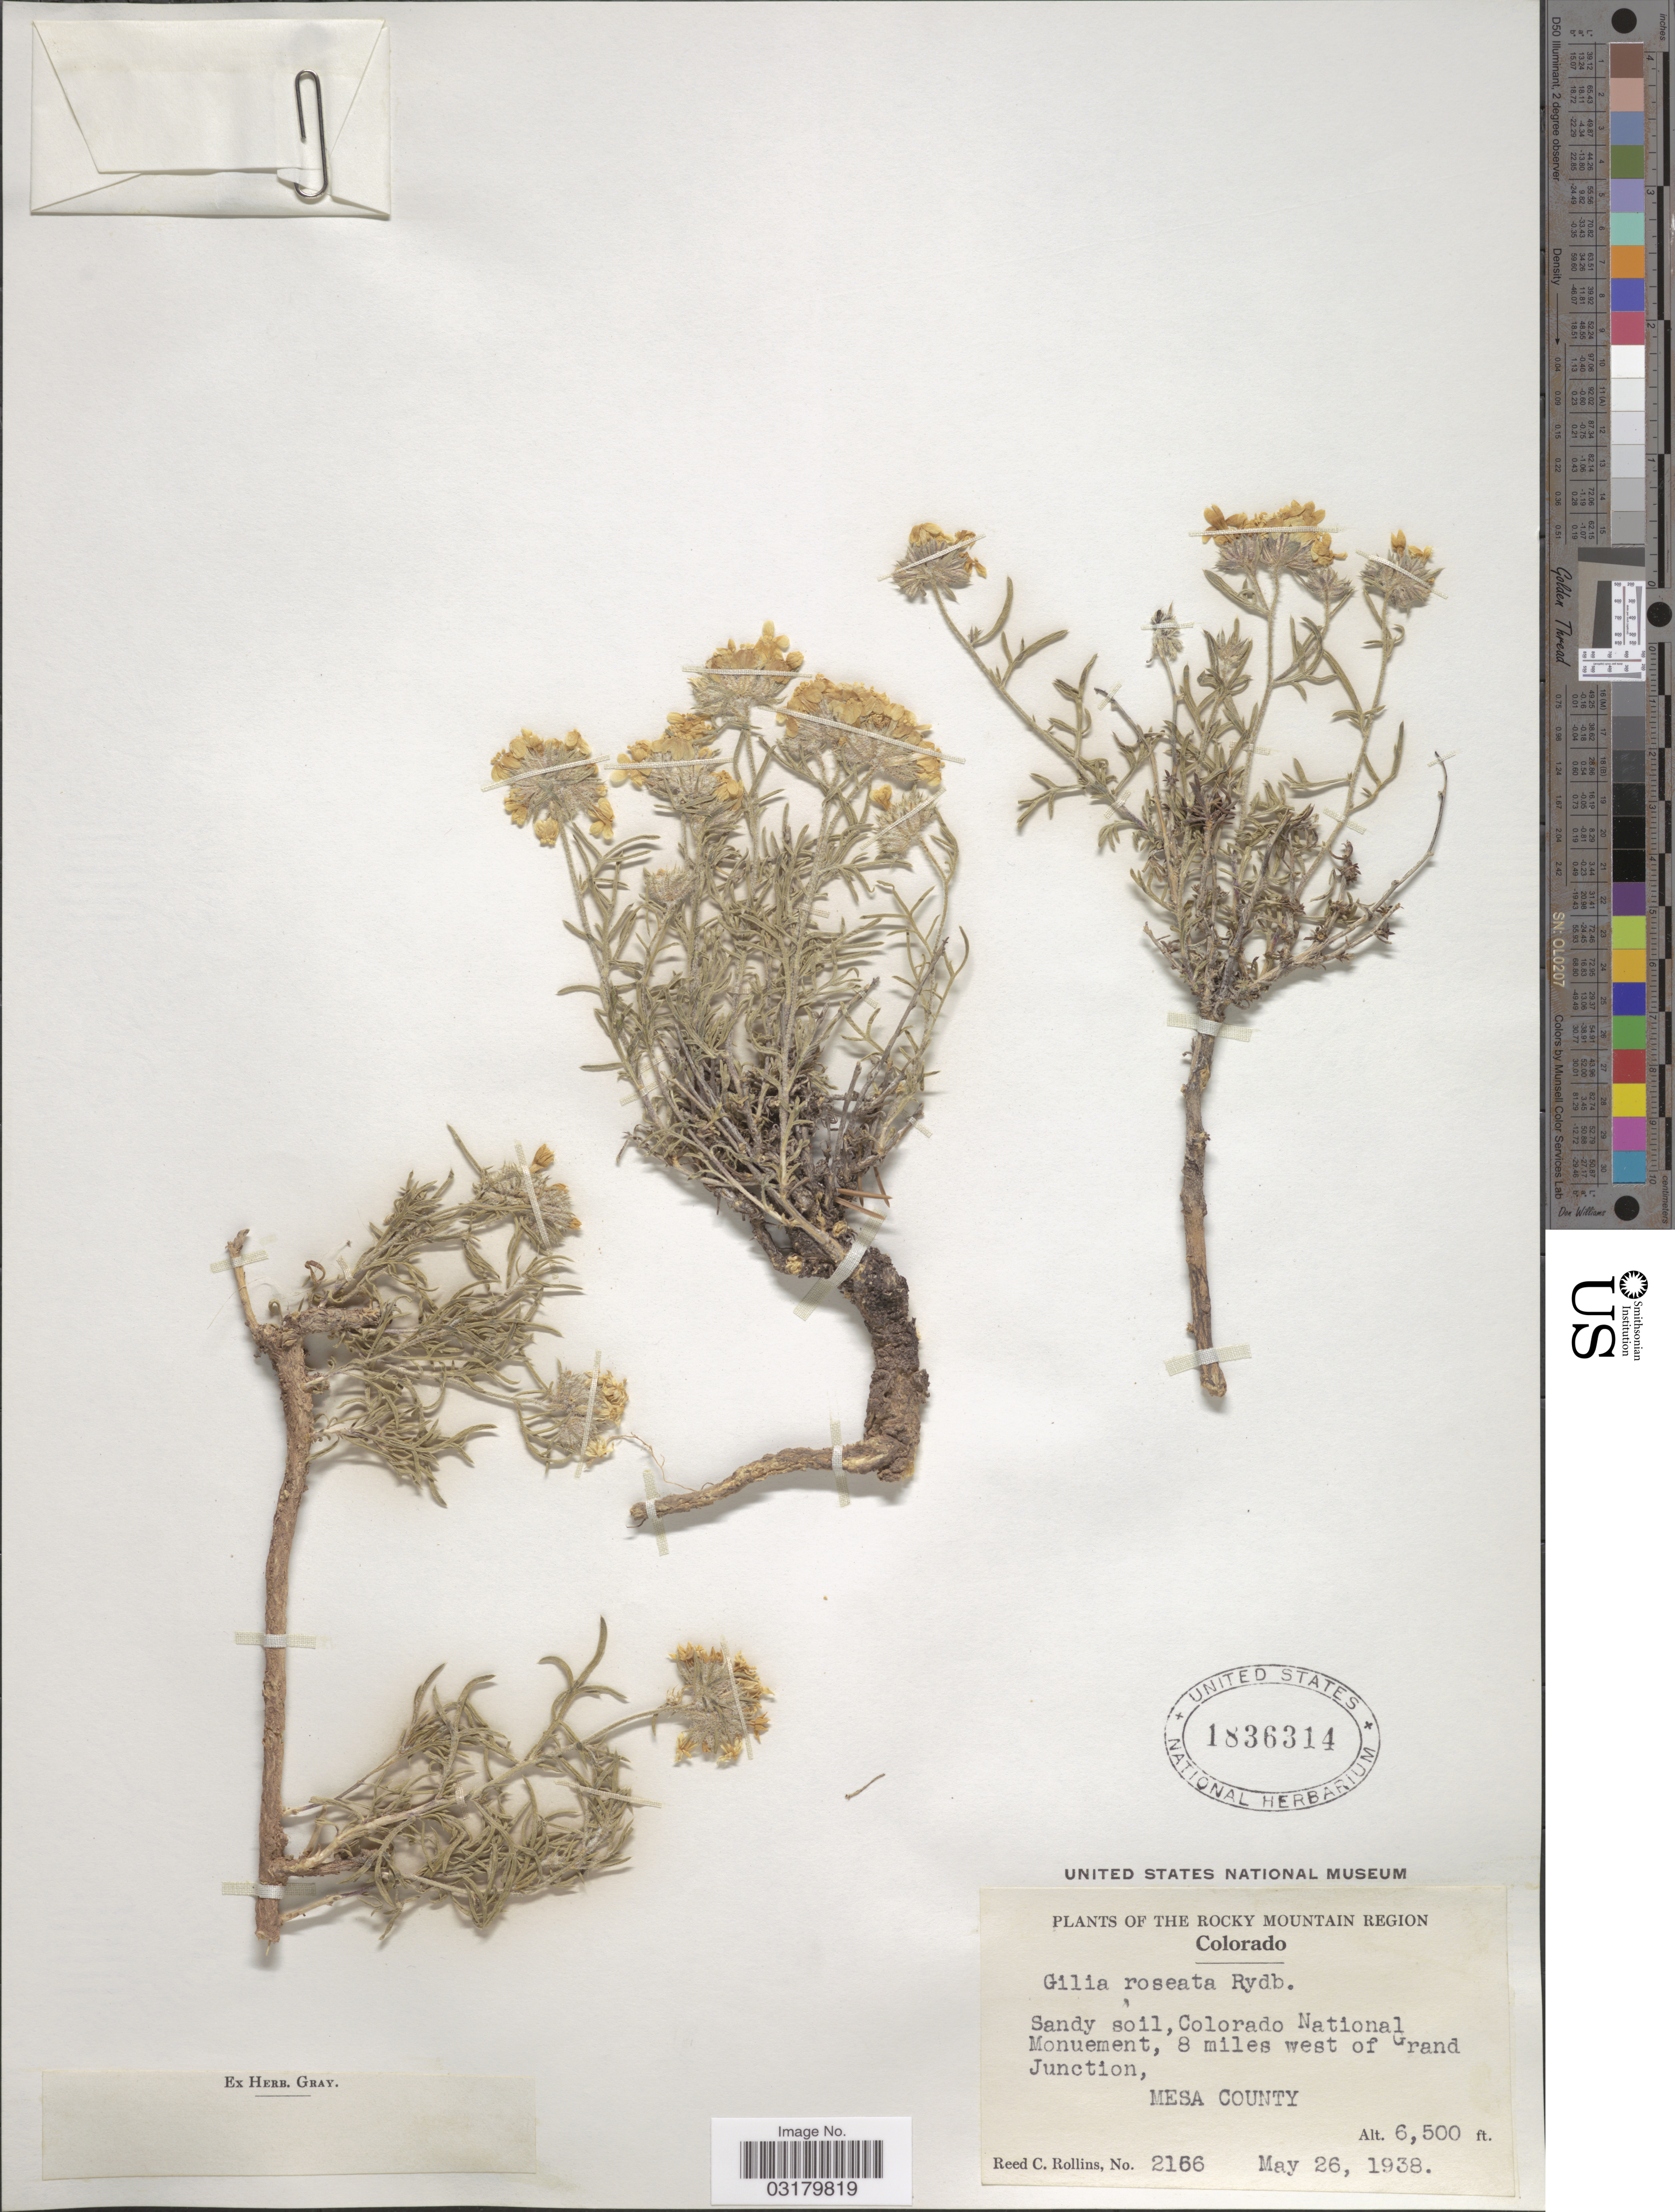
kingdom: Plantae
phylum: Tracheophyta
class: Magnoliopsida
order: Ericales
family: Polemoniaceae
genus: Ipomopsis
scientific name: Ipomopsis roseata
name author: (Rydb.) V.E. Grant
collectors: R. C. Rollins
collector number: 2166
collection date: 1938-05-26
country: United States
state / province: Colorado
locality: The Rocky Mountain Region. Sandy soil, Colorado National Monument, 8 miles west of Grand Junction, Mesa County.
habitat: sandy soil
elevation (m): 1981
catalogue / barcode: US 1836314